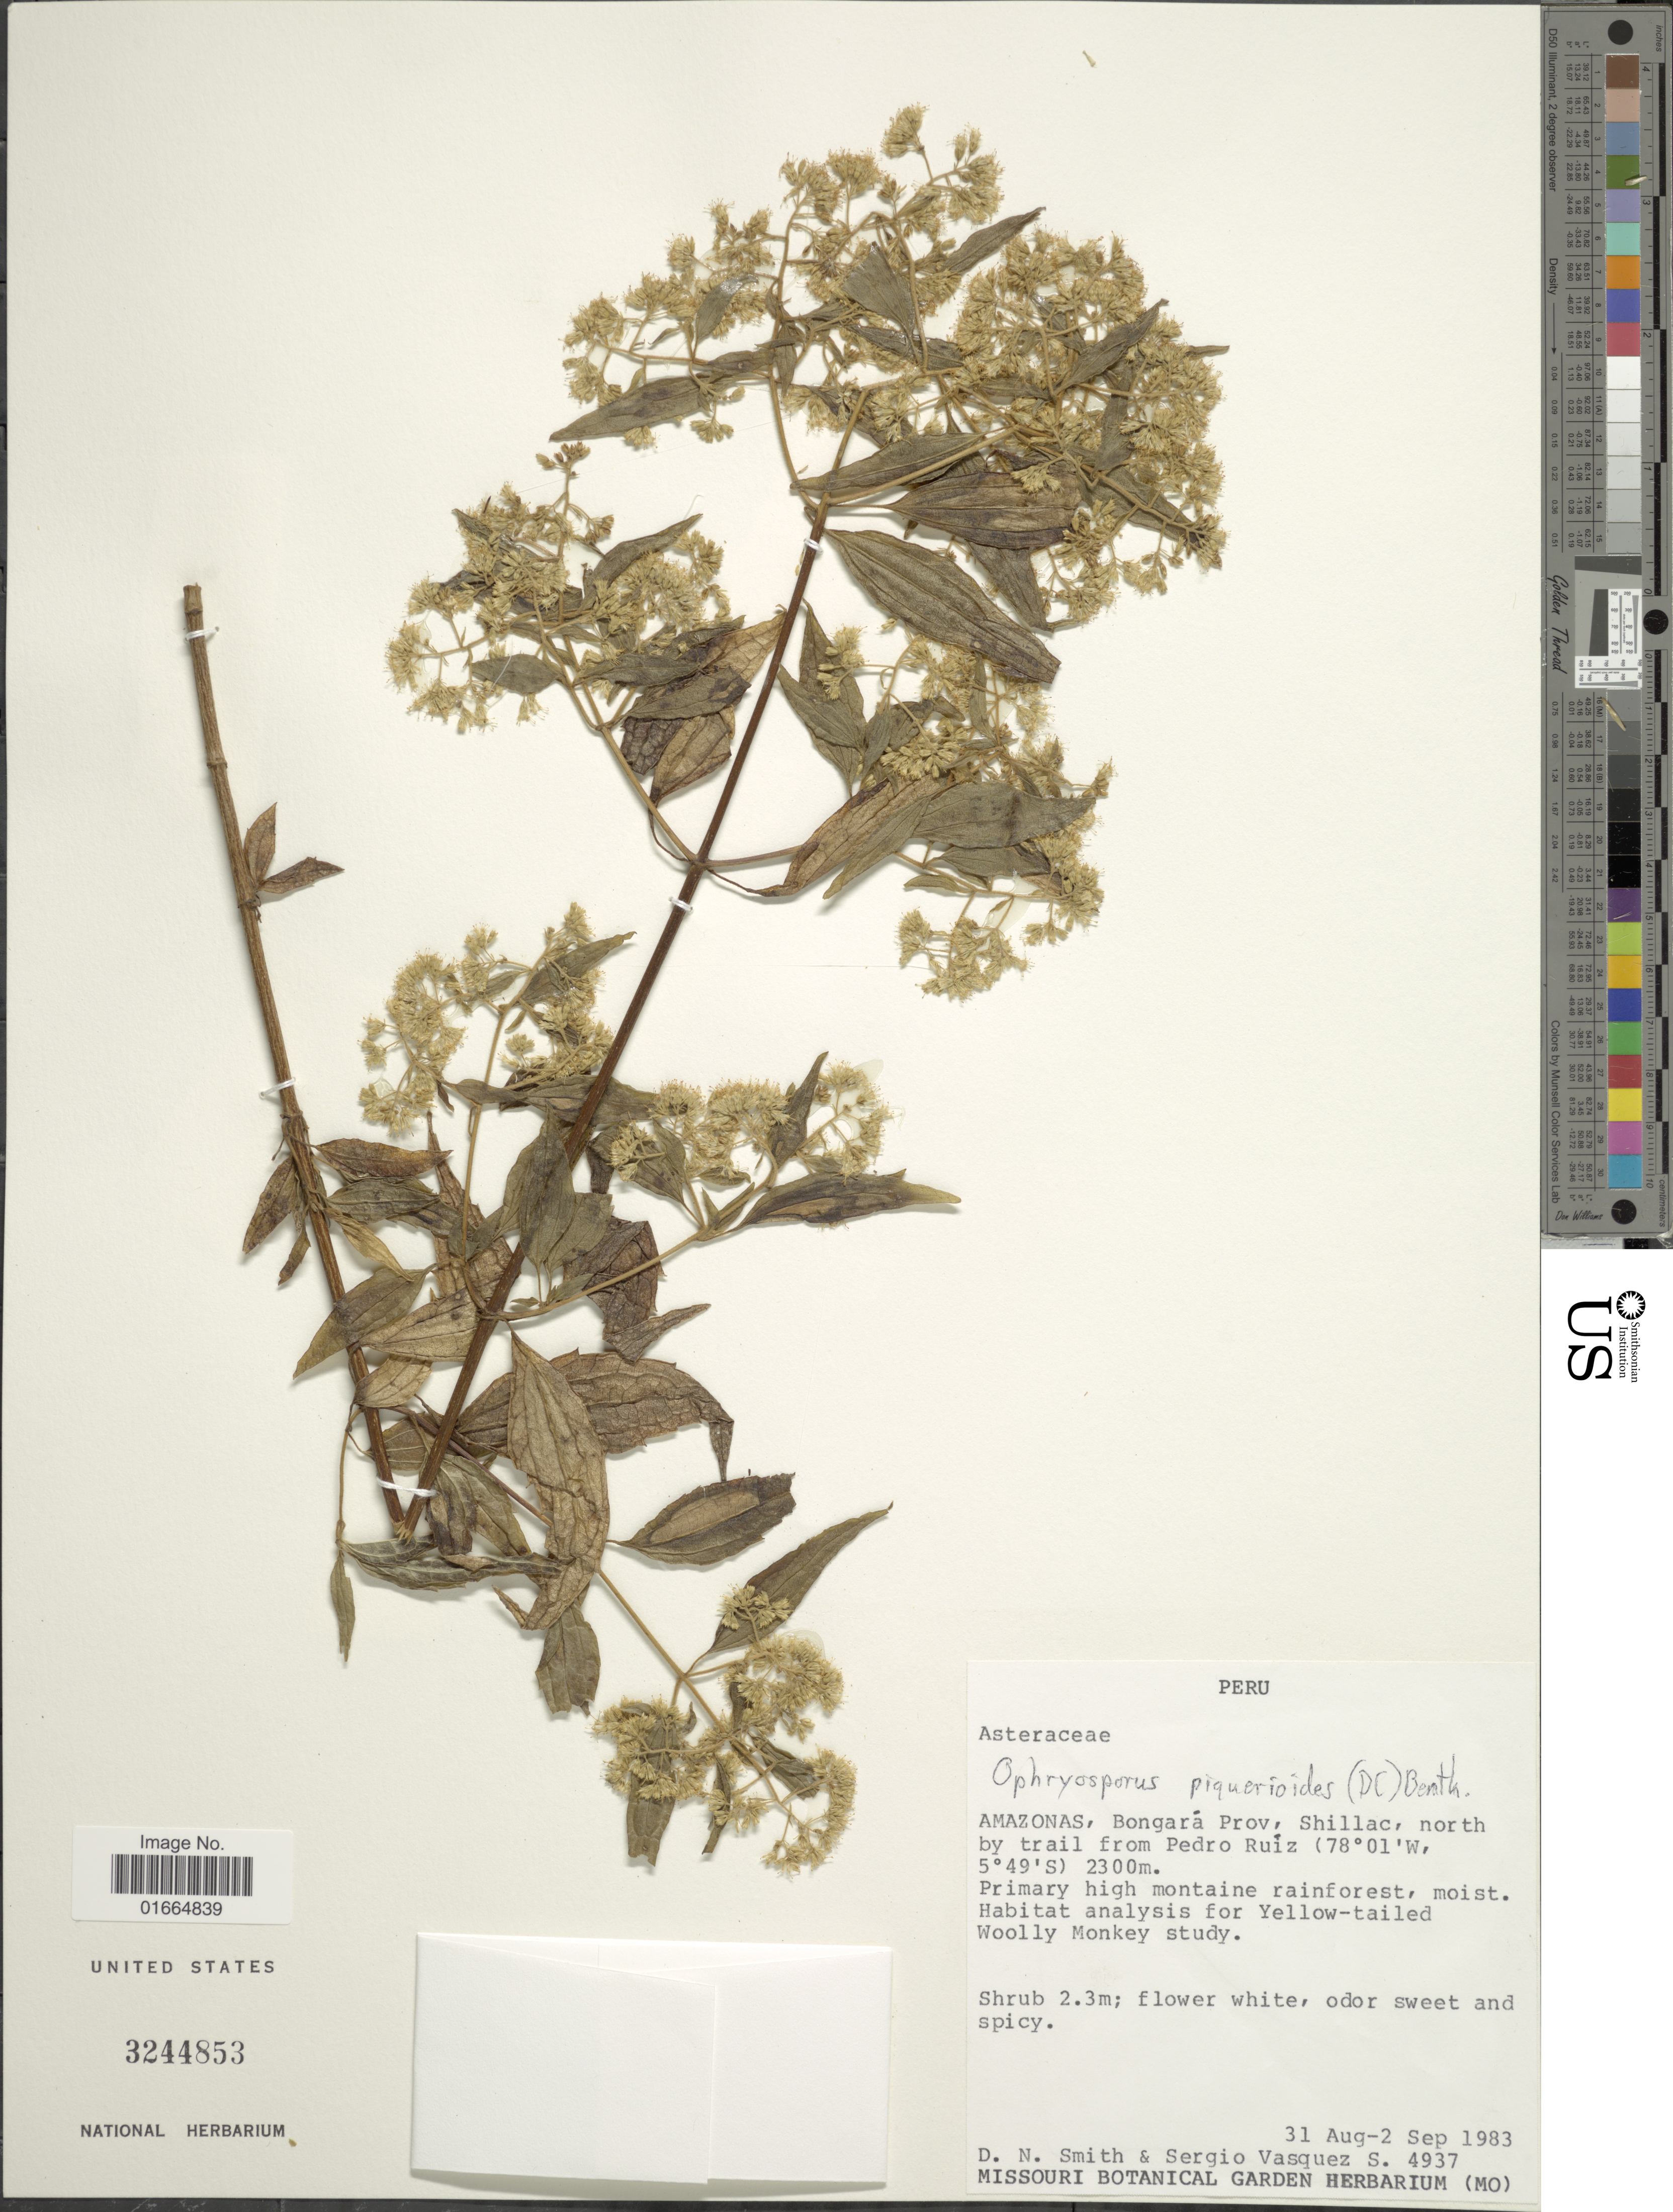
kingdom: Plantae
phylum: Tracheophyta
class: Magnoliopsida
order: Asterales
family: Asteraceae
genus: Ophryosporus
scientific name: Ophryosporus piquerioides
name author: (DC.) Benth. ex Baker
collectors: D. Smith & S. Vasquez S.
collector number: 4937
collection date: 1983-08-31/1983-09-02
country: Peru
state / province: Amazonas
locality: Amazonas, Bongará Prov, Shillac, north by trail from Pedro Ruiz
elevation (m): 2300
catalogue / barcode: US 3244853